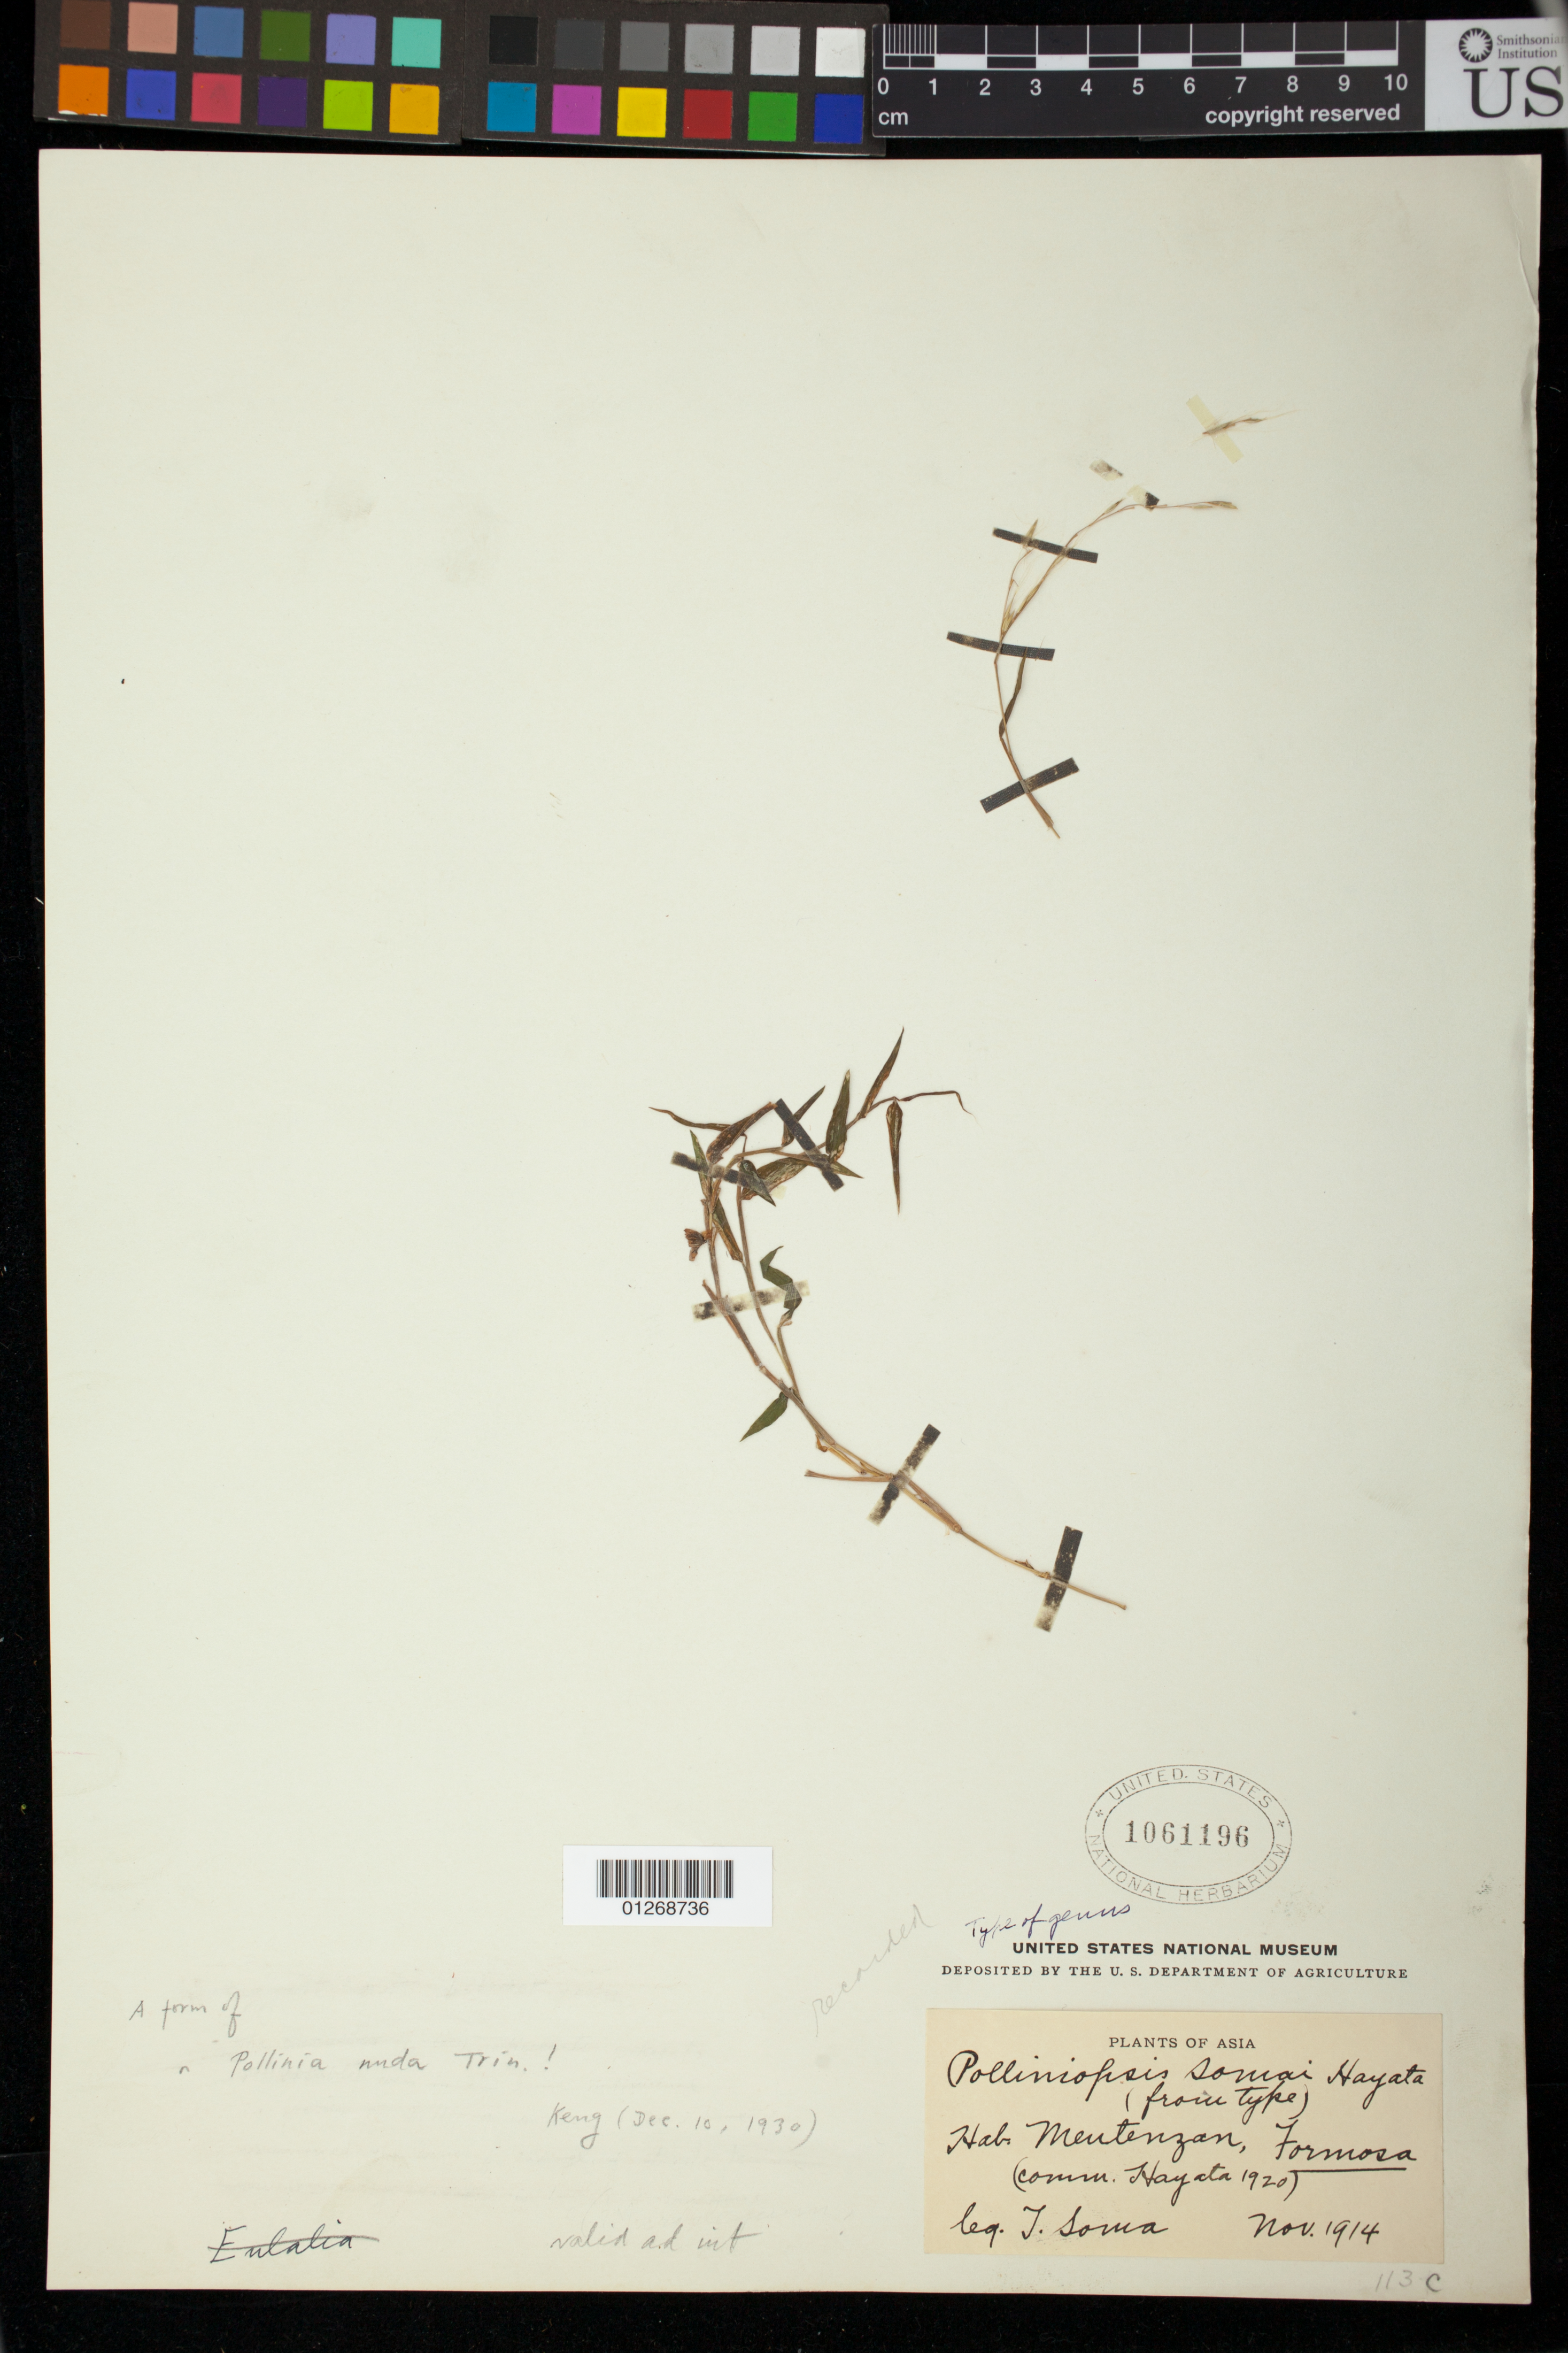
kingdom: Plantae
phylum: Tracheophyta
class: Liliopsida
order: Poales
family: Poaceae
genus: Polliniopsis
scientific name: Polliniopsis somae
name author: Hayata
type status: Isotype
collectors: T. Soma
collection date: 1914-11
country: Taiwan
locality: Mentzenan, Formosa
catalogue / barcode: US 1061196